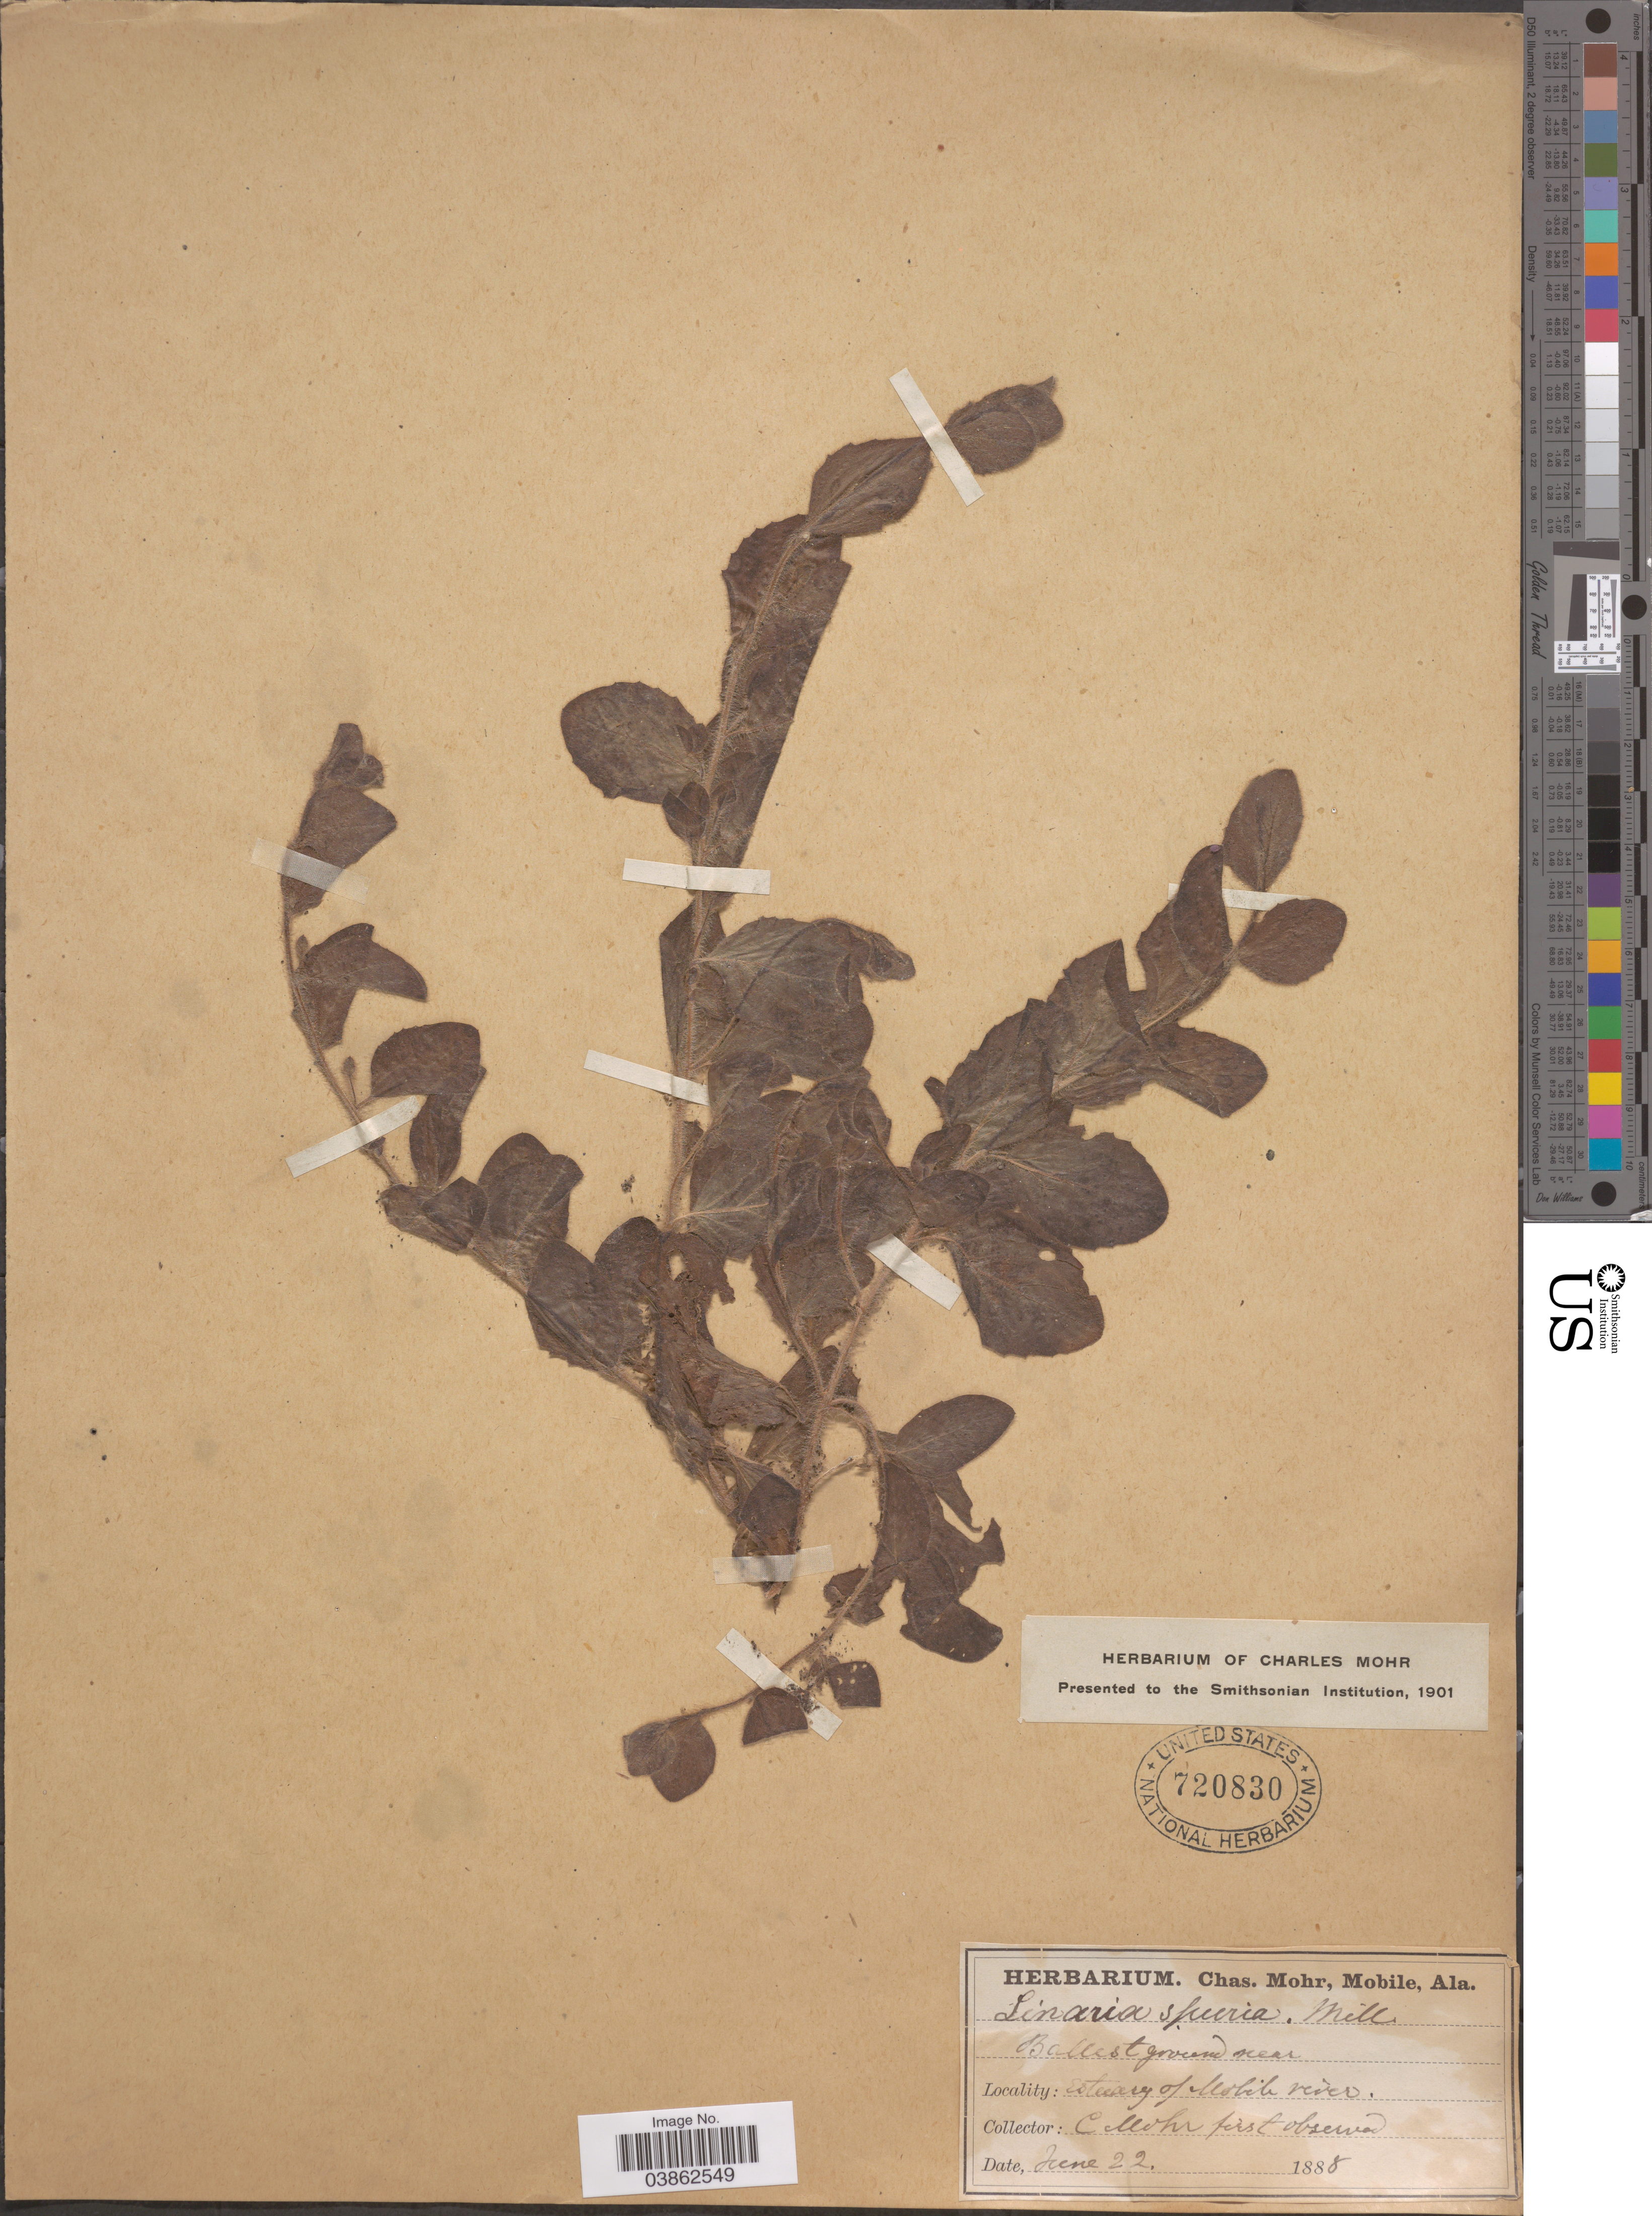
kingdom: Plantae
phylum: Tracheophyta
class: Magnoliopsida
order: Lamiales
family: Plantaginaceae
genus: Kickxia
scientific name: Kickxia spuria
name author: (L.) Dumort.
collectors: Mohr, C. T. (herbarium)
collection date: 1888-06-22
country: United States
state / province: Alabama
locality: Estuary of Mobile river.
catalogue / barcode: US 720830